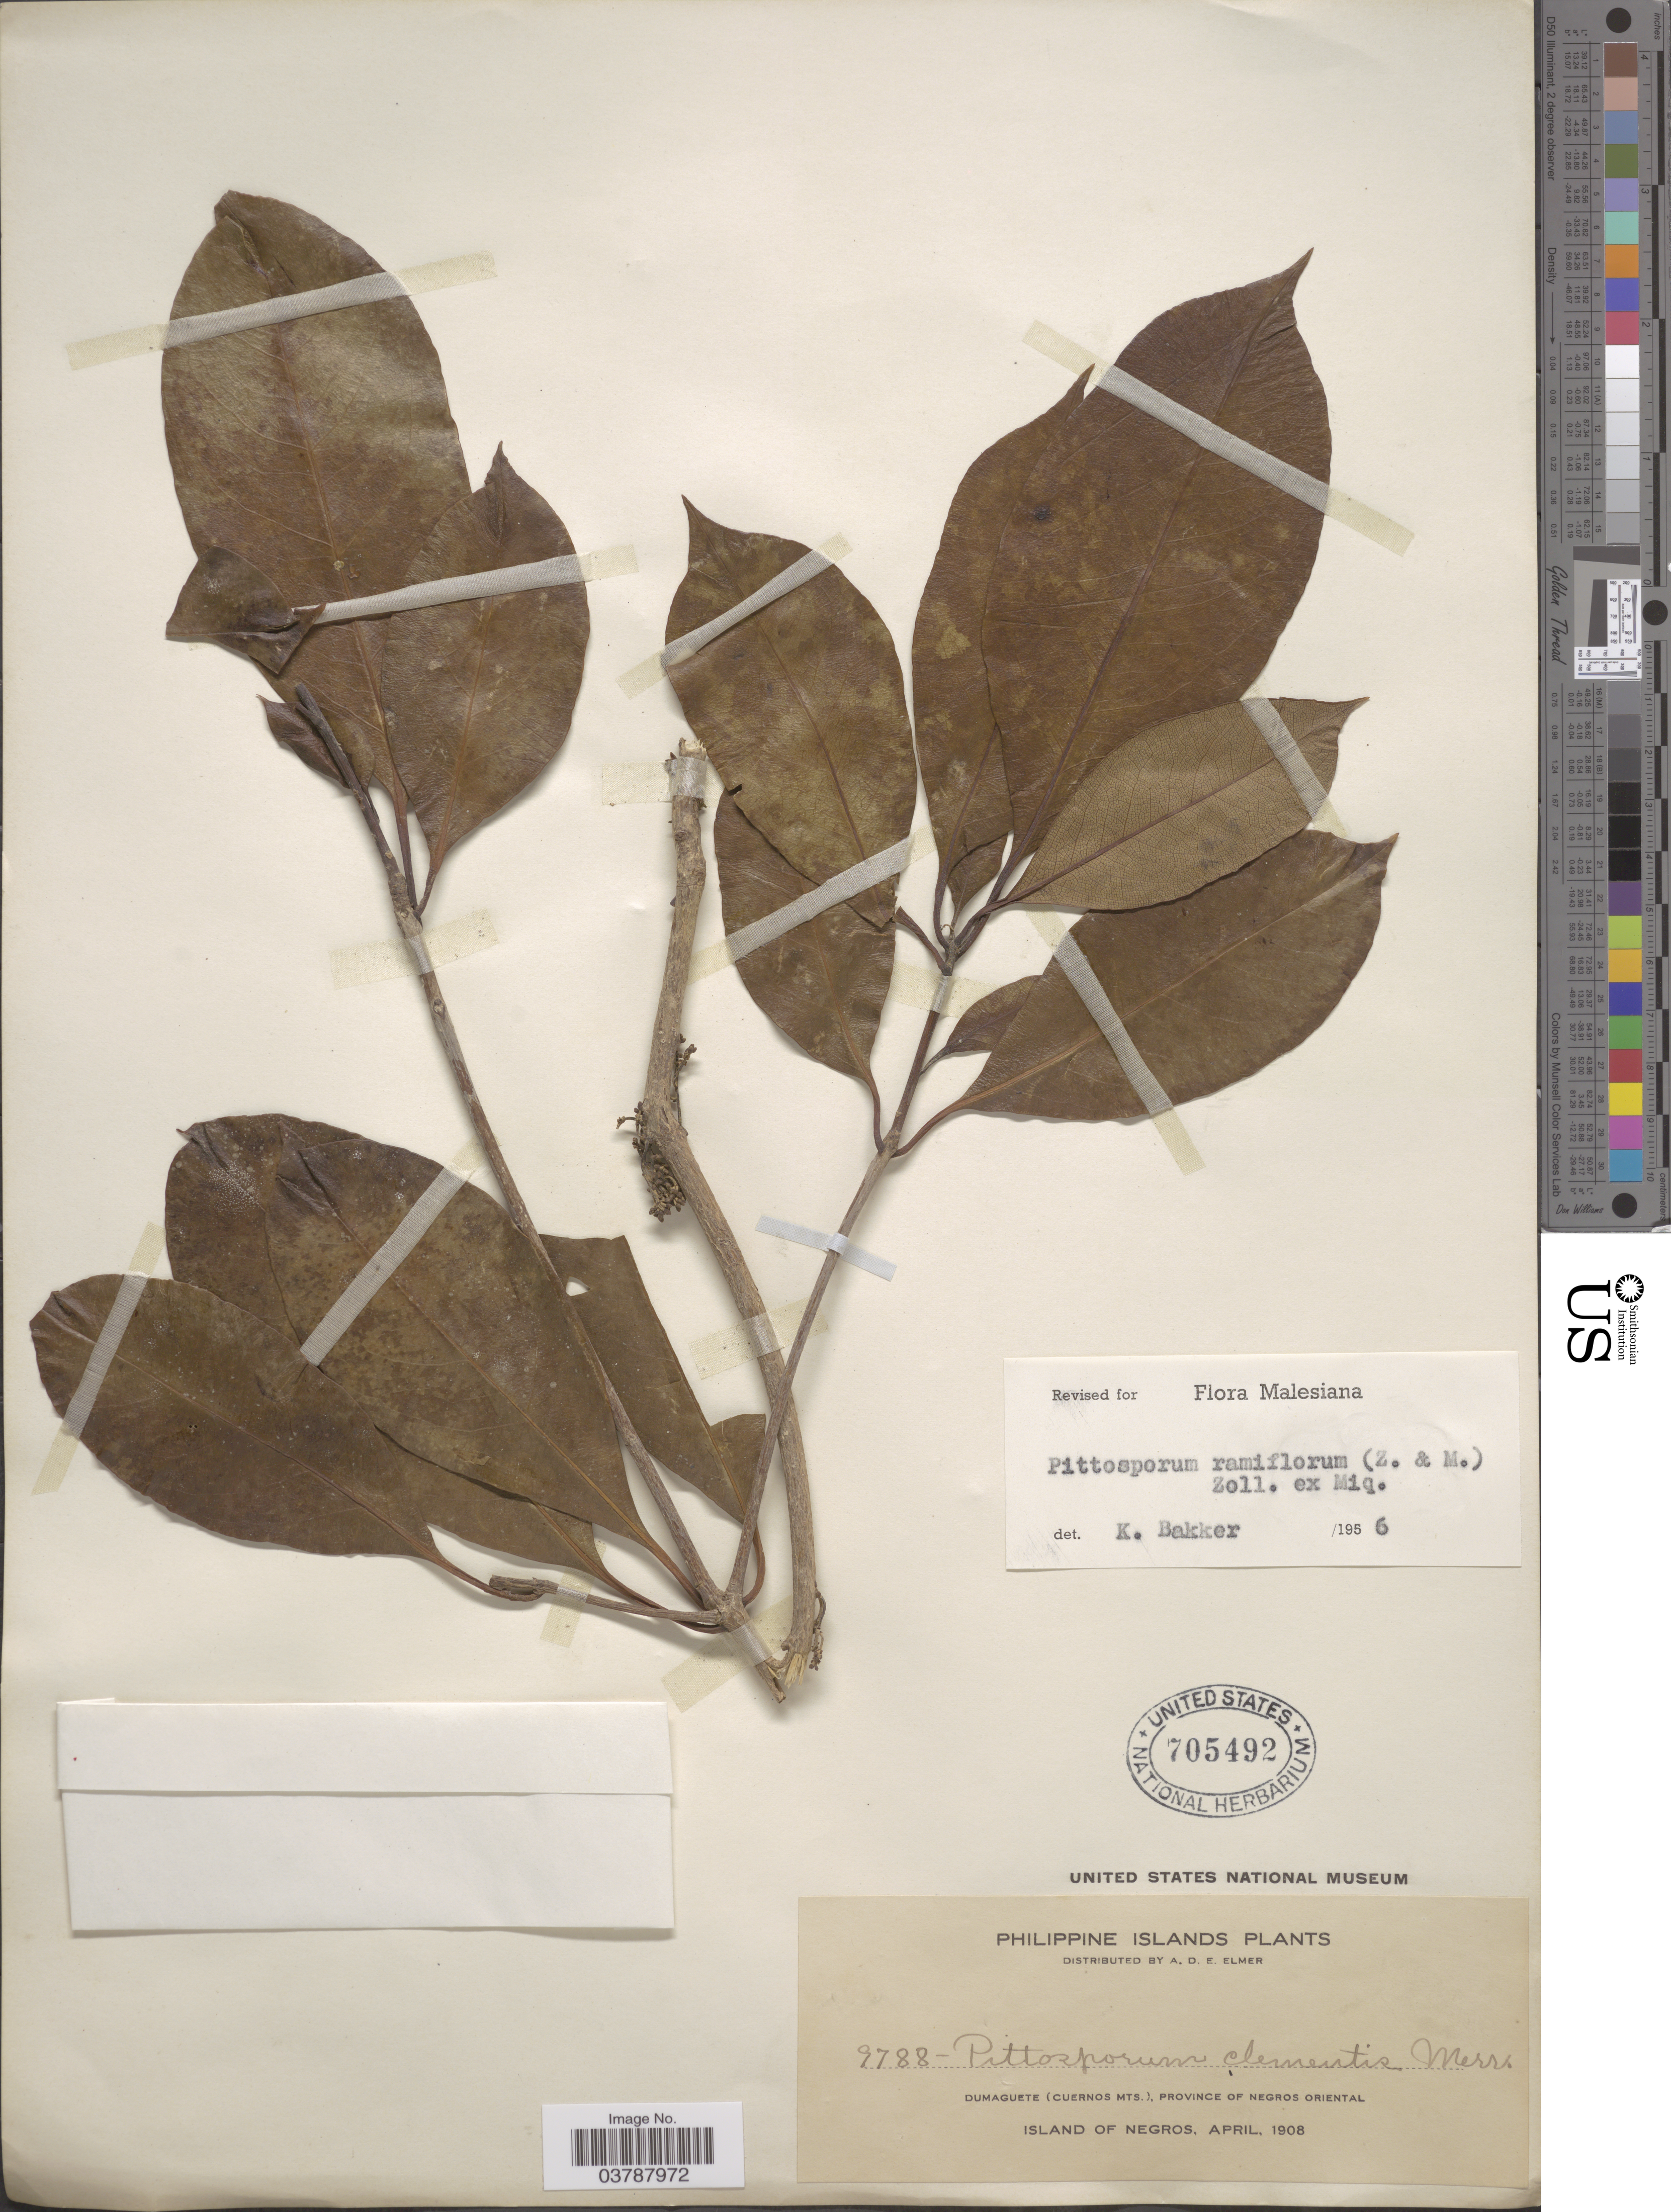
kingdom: Plantae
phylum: Tracheophyta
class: Magnoliopsida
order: Apiales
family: Pittosporaceae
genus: Pittosporum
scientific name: Pittosporum ramiflorum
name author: (Zoll. & Mor.) Zoll.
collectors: A. D. E. Elmer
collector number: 9788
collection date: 1908-04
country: Philippines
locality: Dumaguete (Cuernos Mts.), province of Negros Oriental. Island of Negros.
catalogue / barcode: US 705492